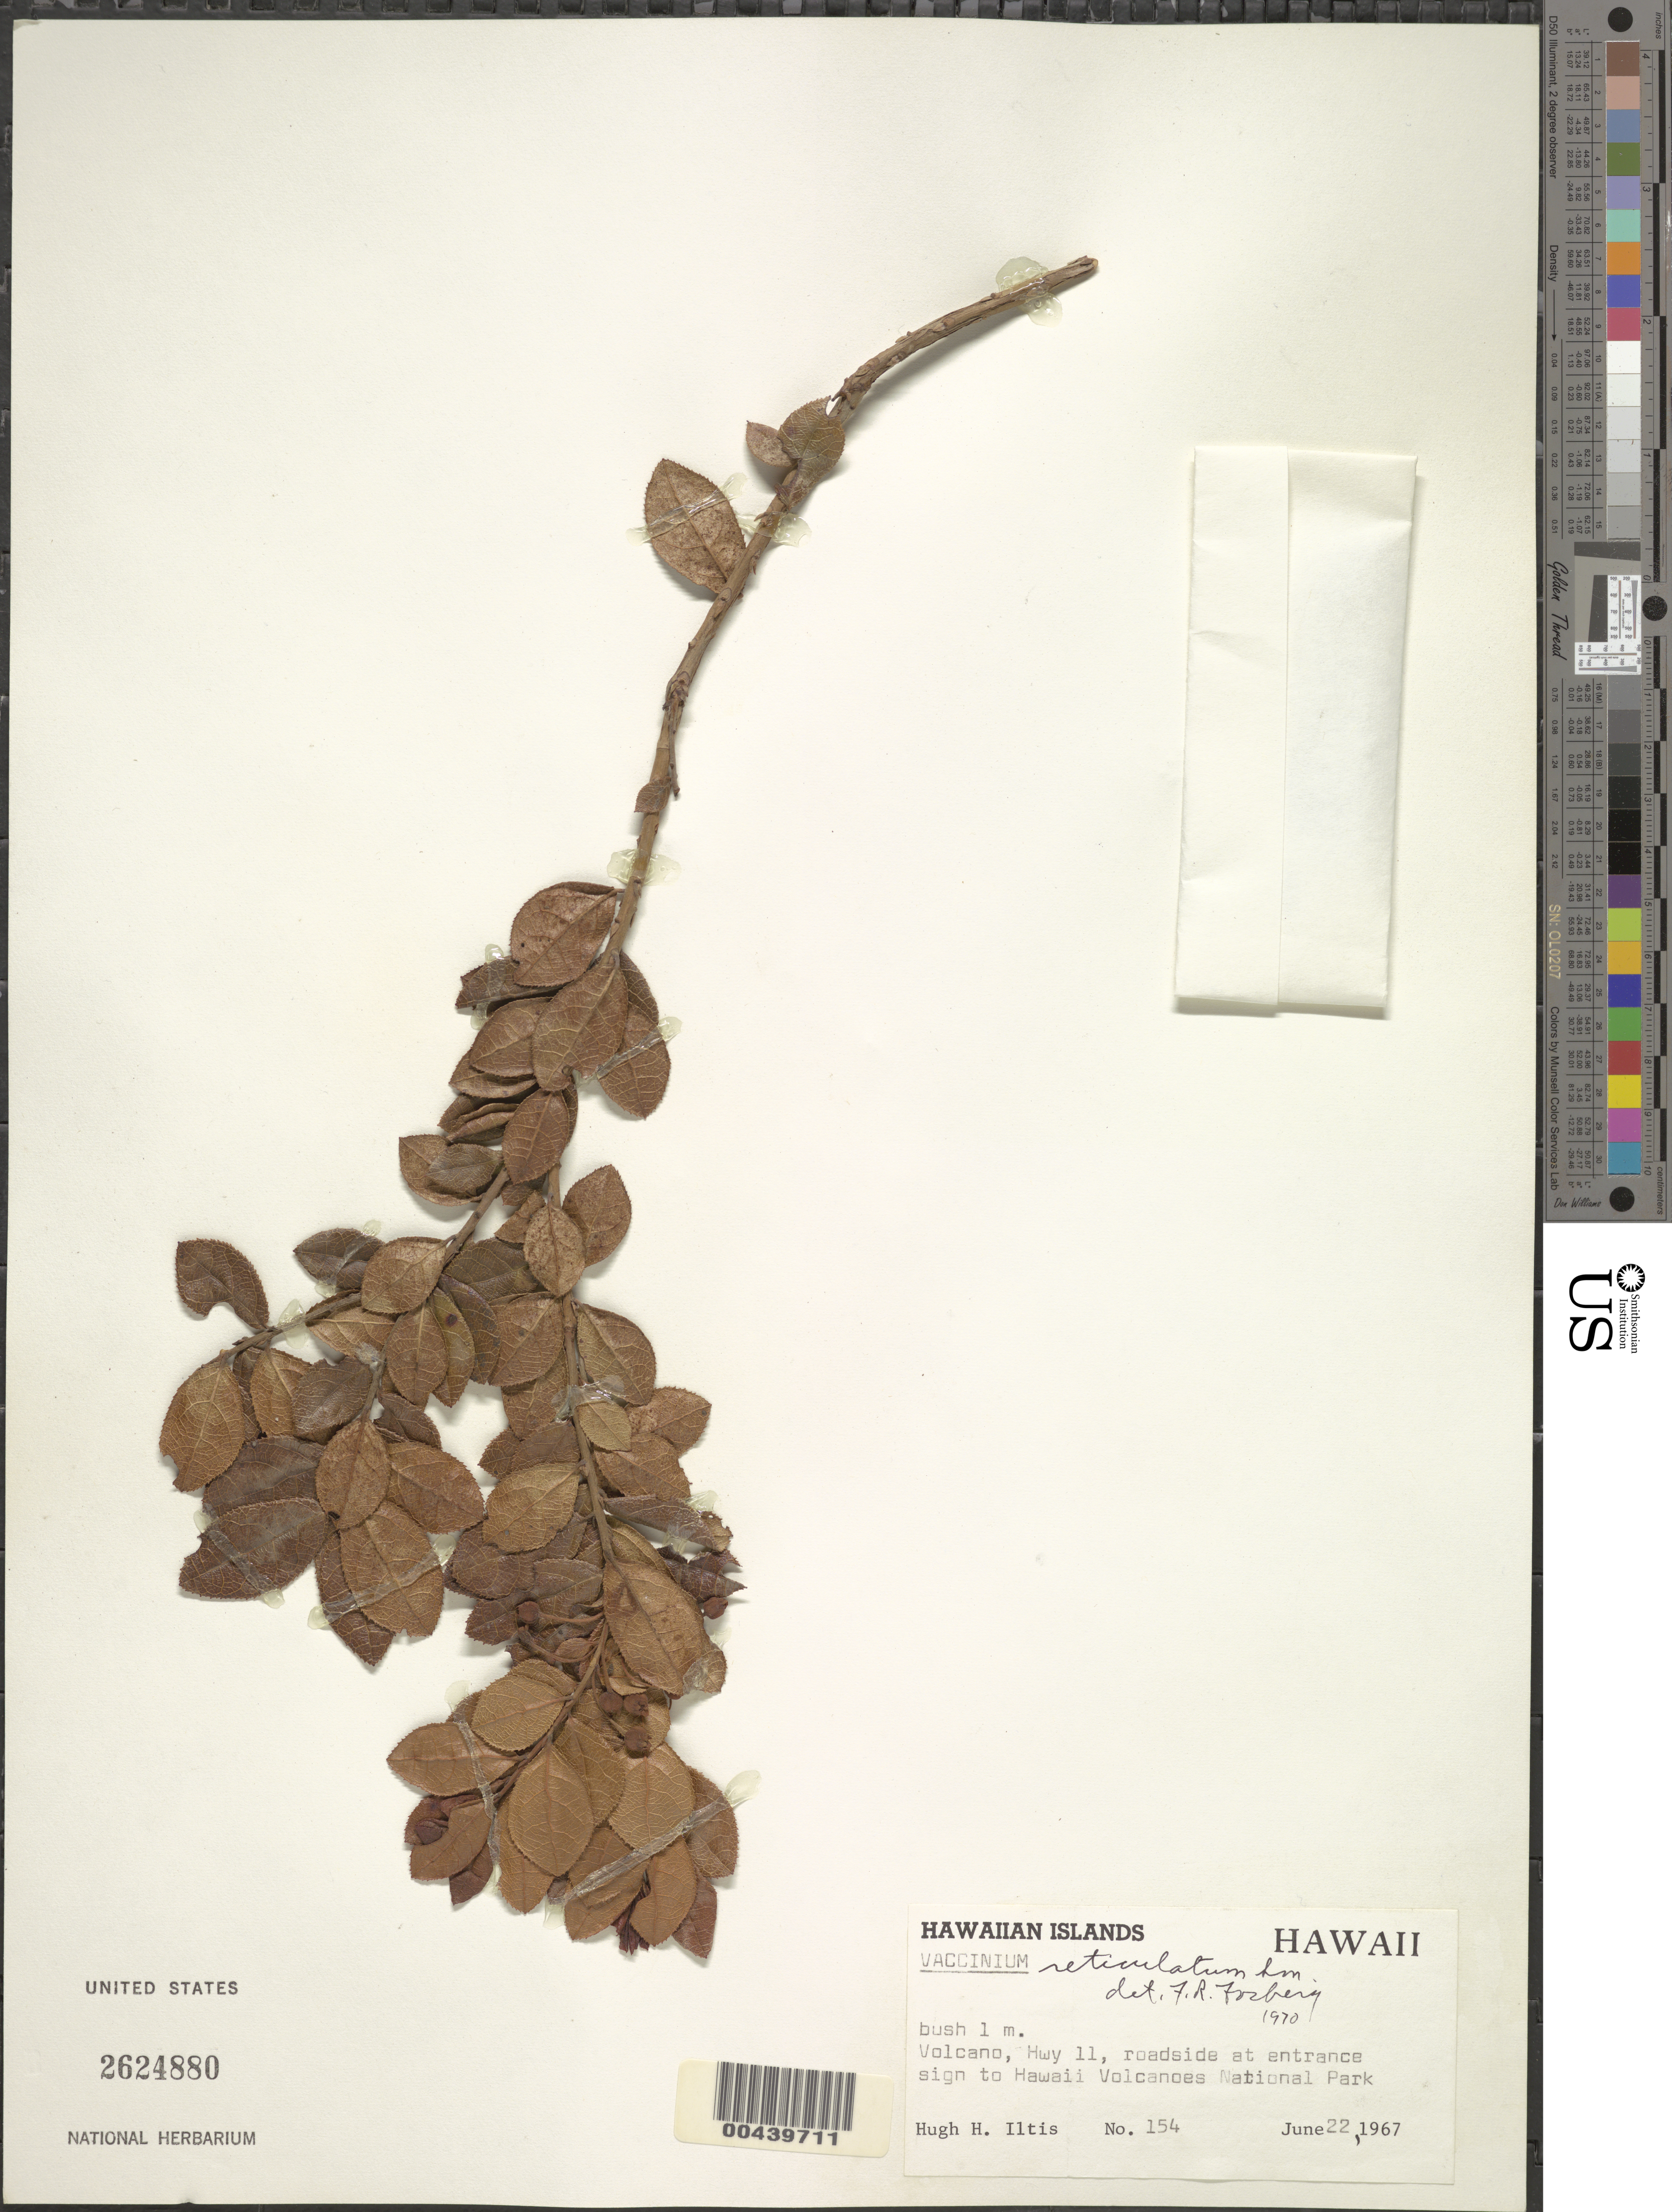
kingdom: Plantae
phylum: Tracheophyta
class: Magnoliopsida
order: Ericales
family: Ericaceae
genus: Vaccinium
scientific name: Vaccinium reticulatum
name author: Sm.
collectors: H. H. Iltis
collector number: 154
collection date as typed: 22 Jun 1967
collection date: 1967-06-22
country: United States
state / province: Hawaii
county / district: Hawaii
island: Hawaii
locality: Volcano, Hwy 11, roadside at entrance sign to Hawaii Volcanoes National Park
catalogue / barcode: US 2624880